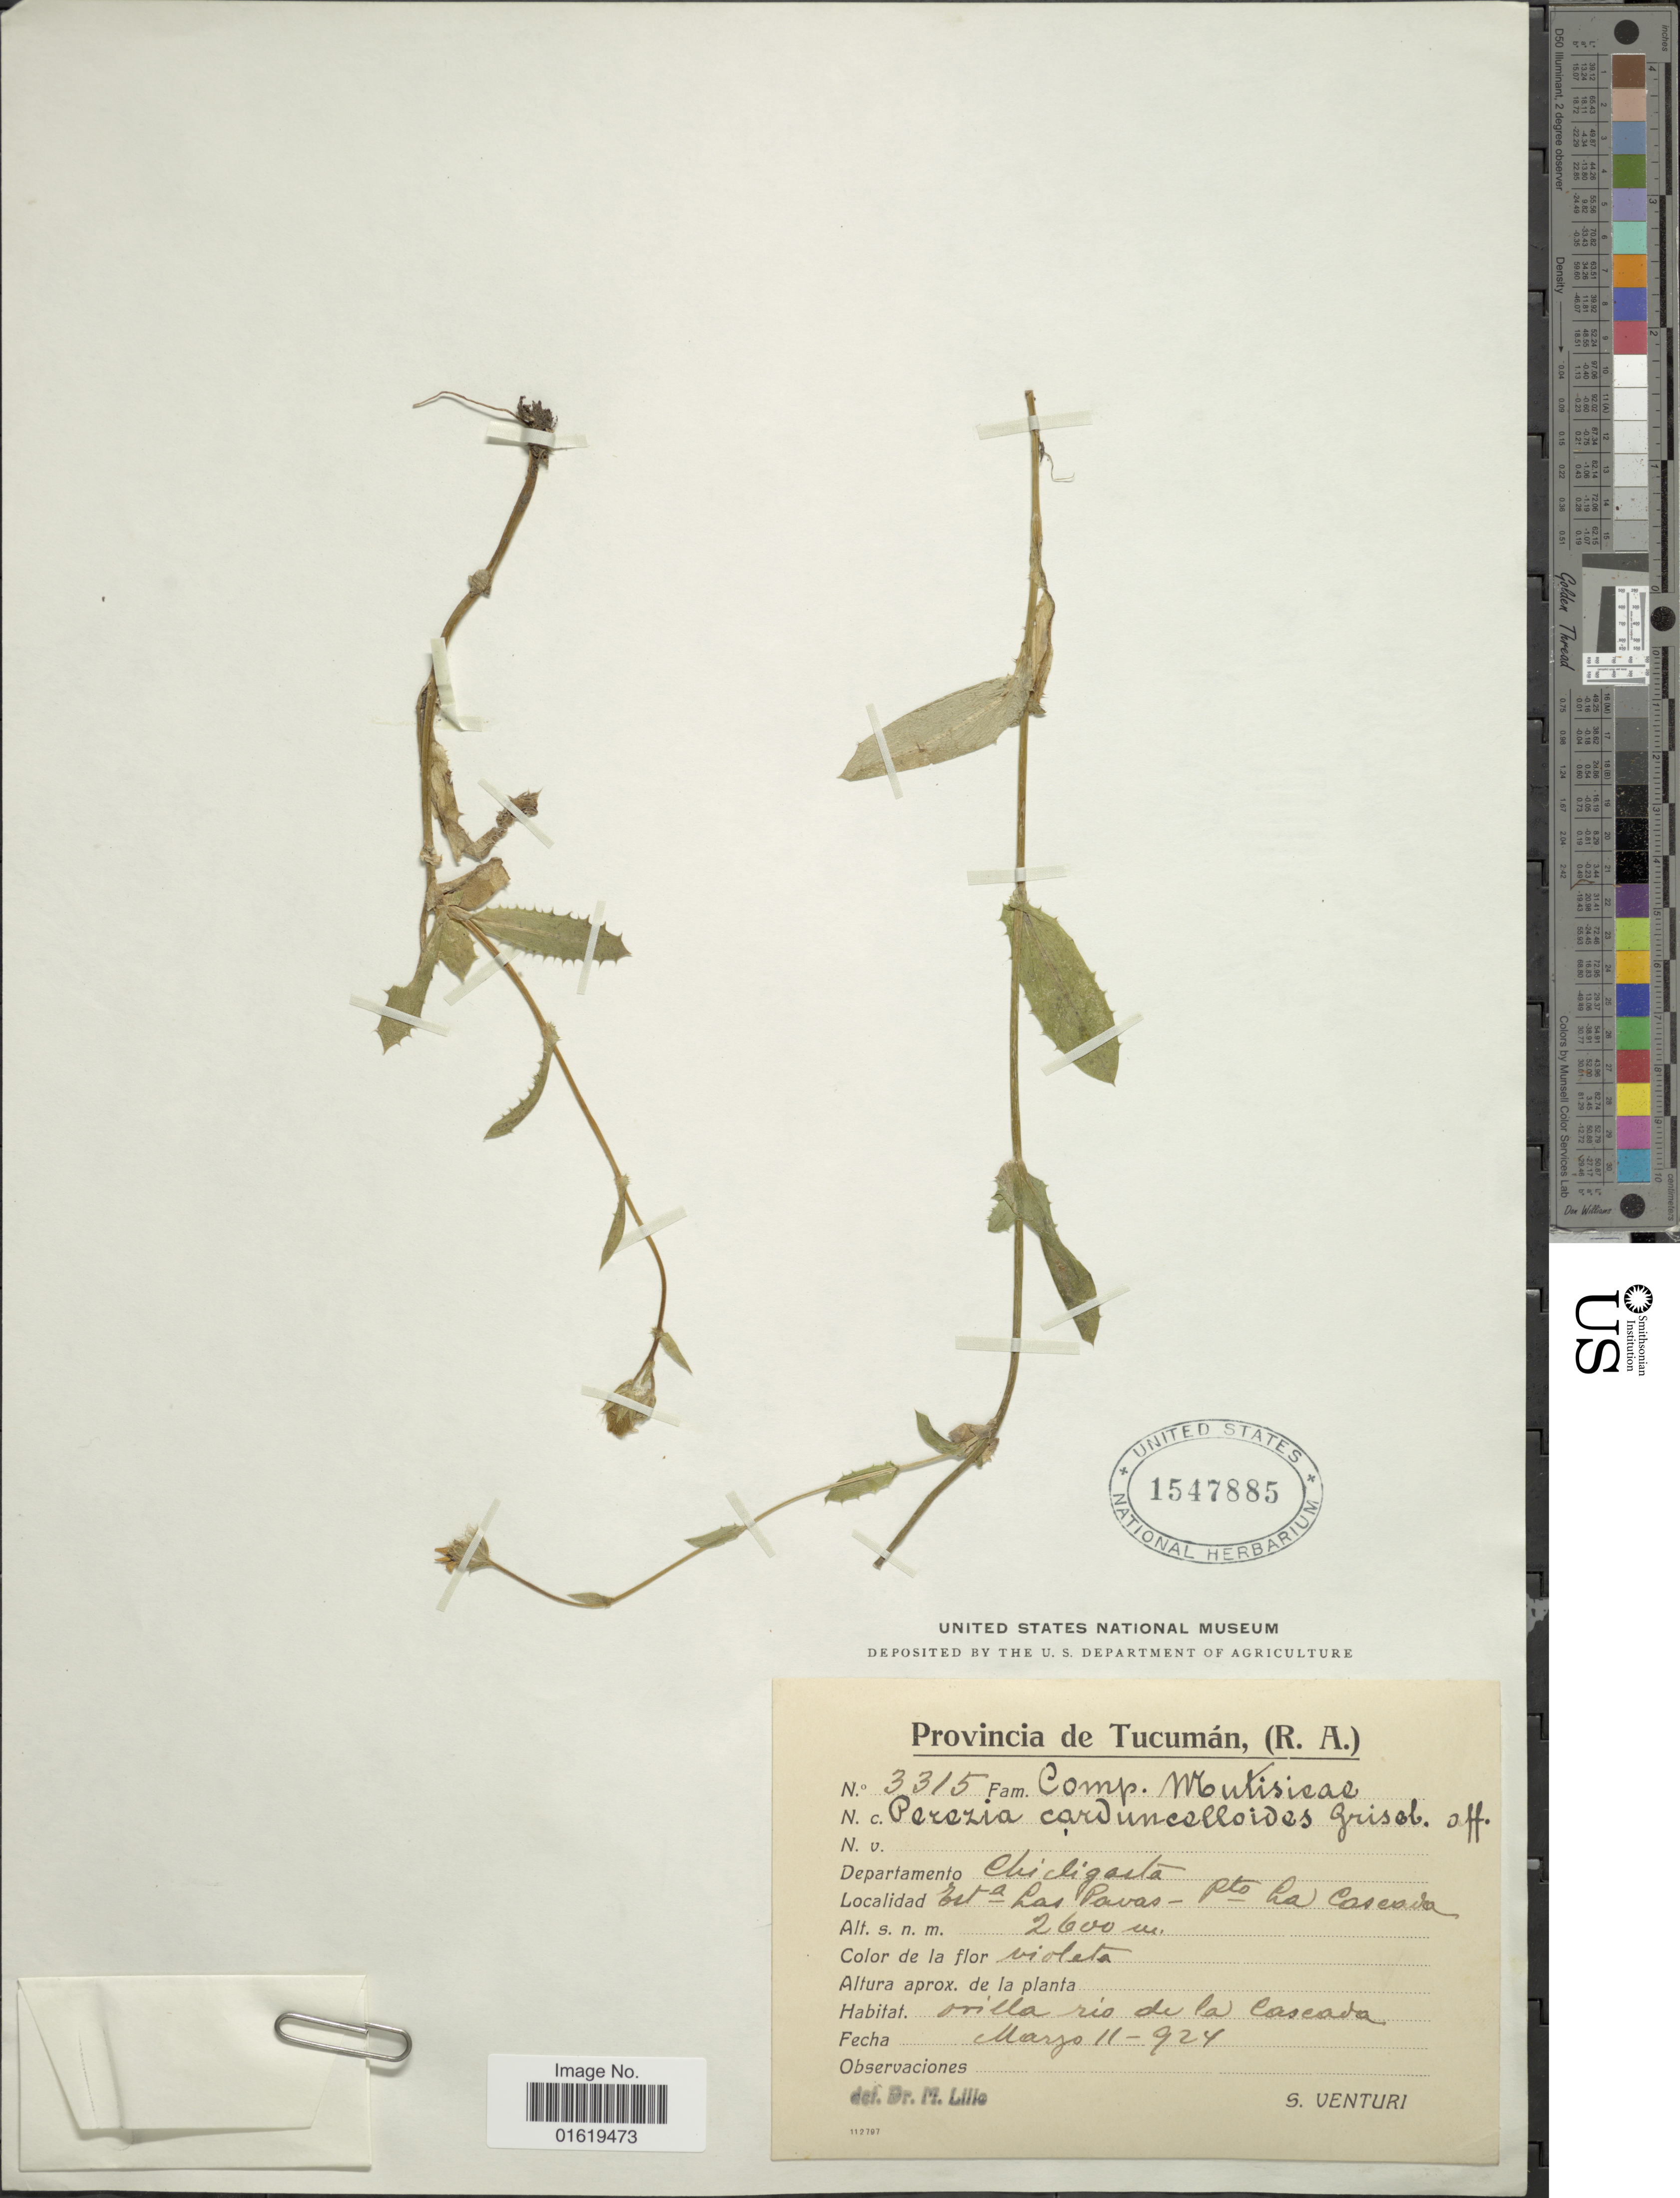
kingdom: Plantae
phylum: Tracheophyta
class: Magnoliopsida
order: Asterales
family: Asteraceae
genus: Perezia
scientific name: Perezia carduncelloides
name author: Griseb.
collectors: S. Venturi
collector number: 3315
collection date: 1924-03-11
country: Argentina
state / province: Tucuman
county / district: Chicligasta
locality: Est-a Las Pavas - Pto La Cascada.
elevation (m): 2600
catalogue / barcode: US 1547885